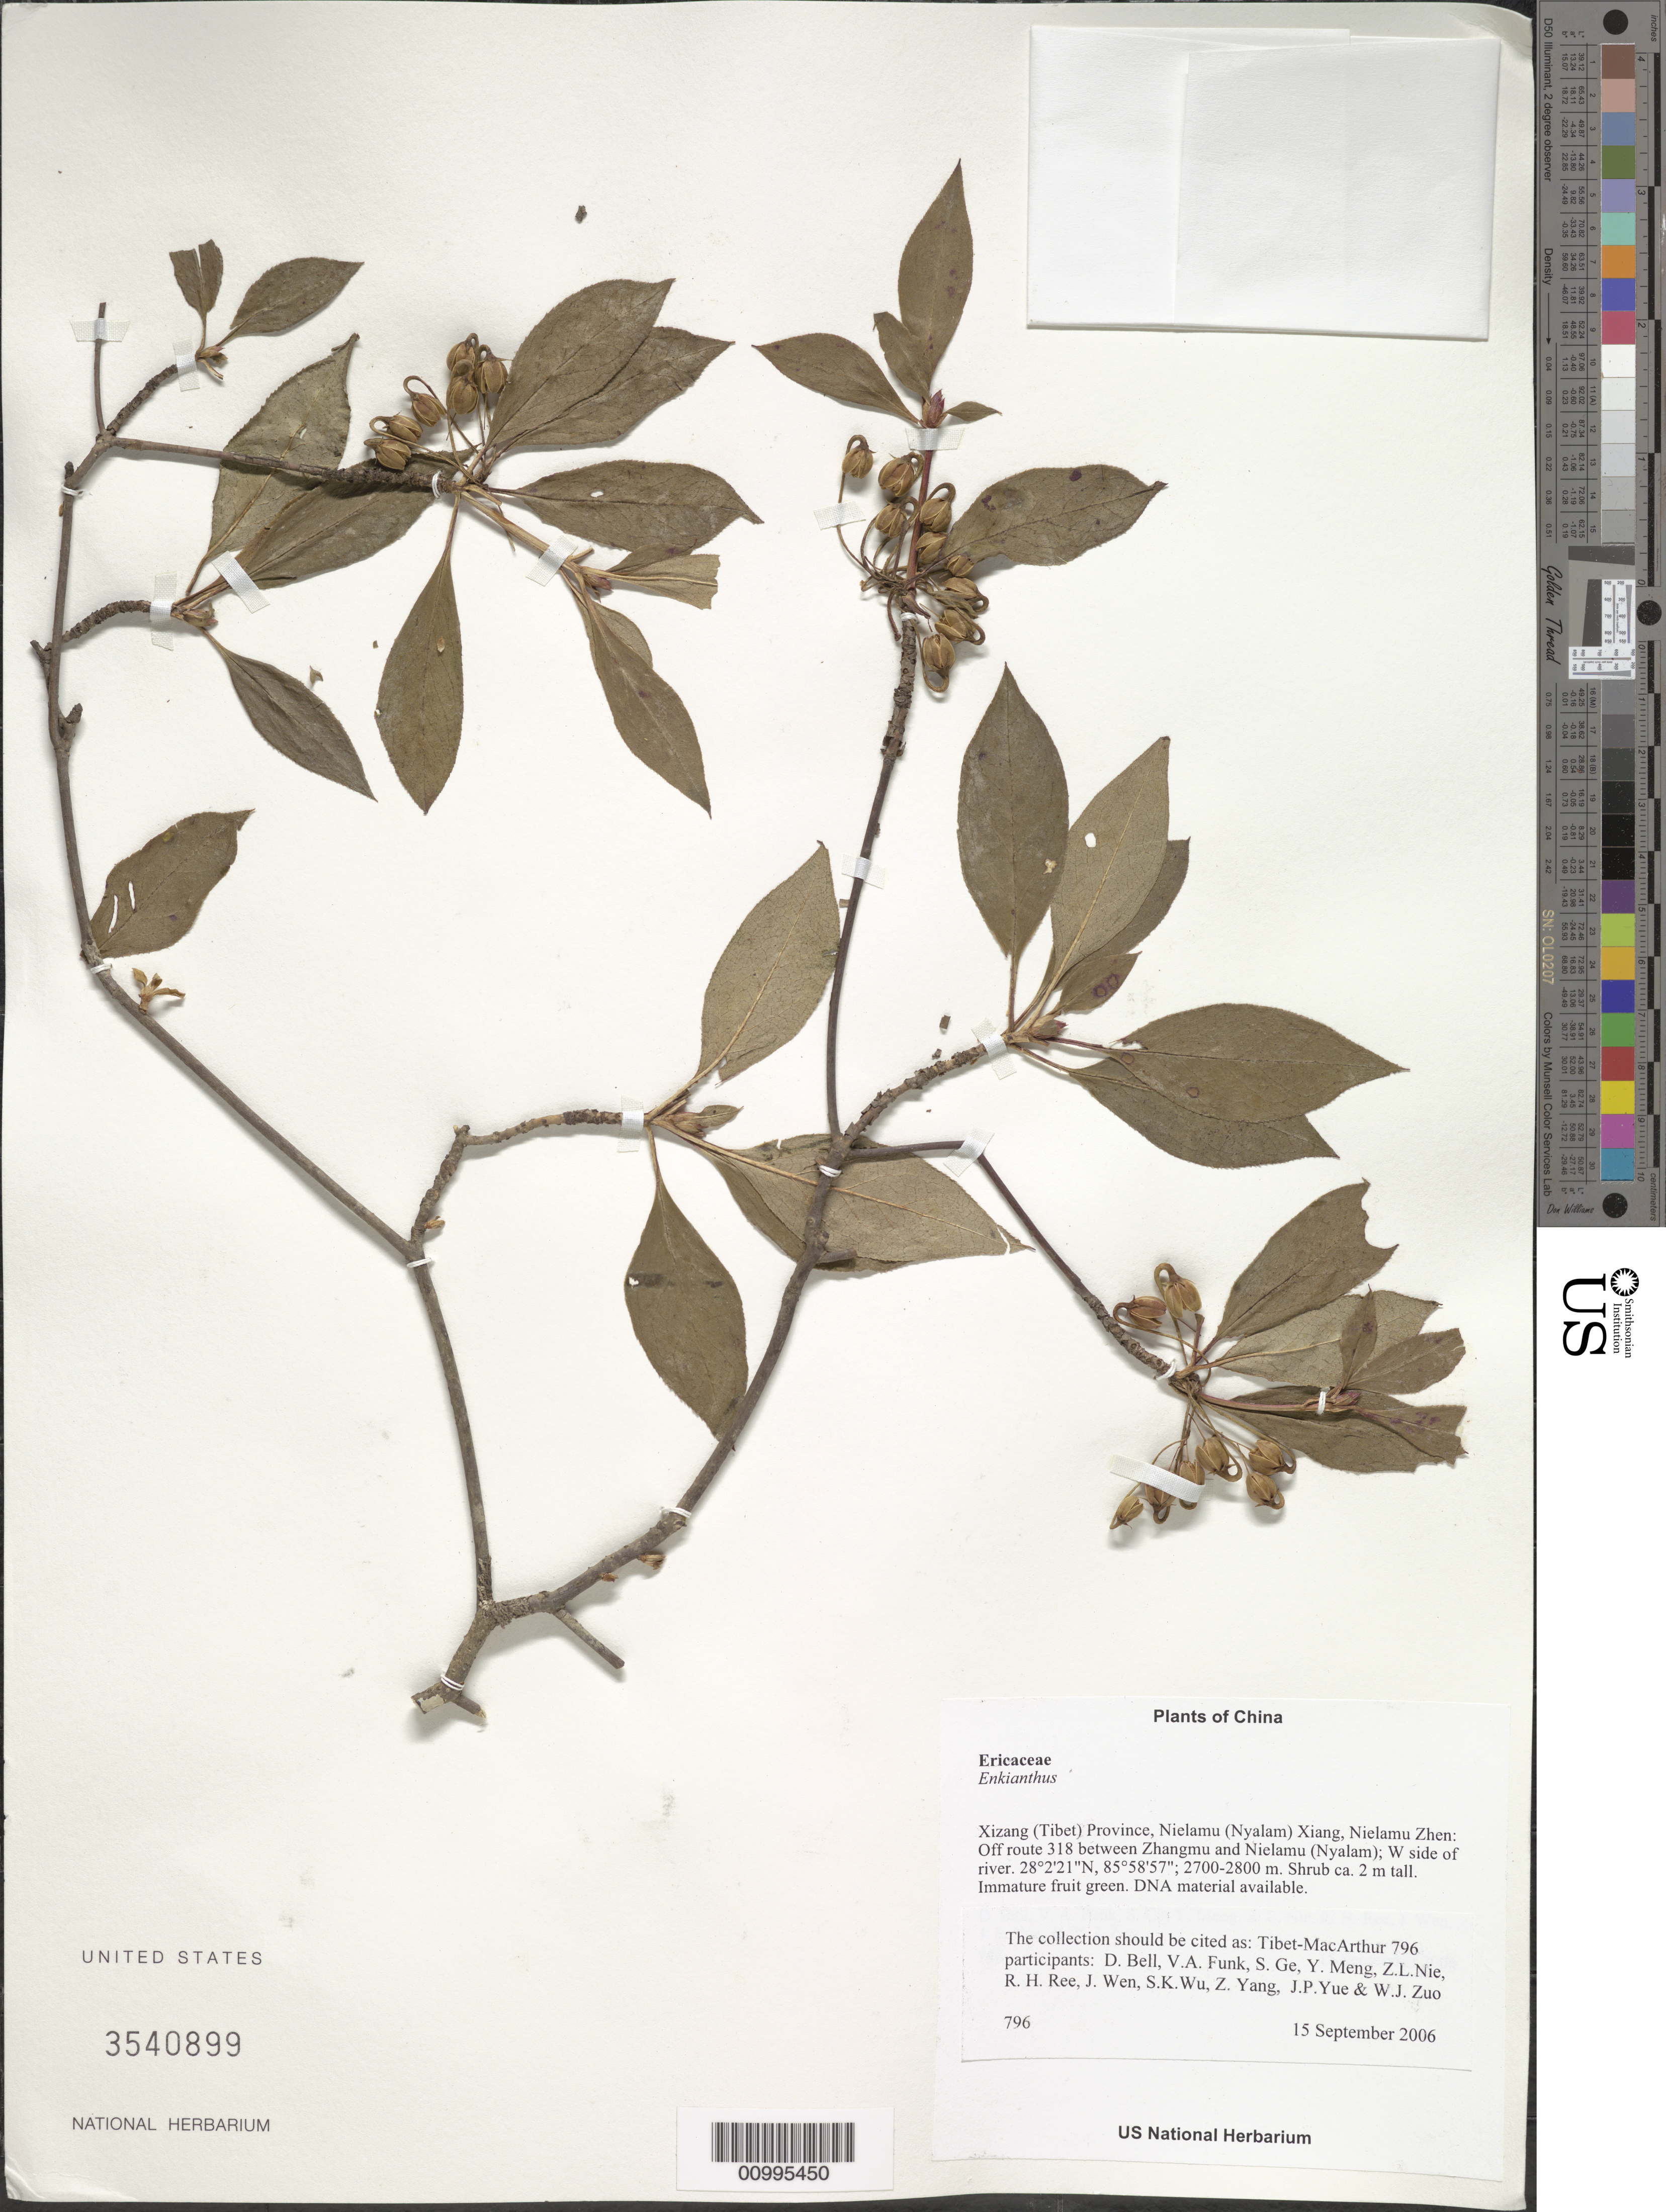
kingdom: Plantae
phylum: Tracheophyta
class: Magnoliopsida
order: Ericales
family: Ericaceae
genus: Enkianthus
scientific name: Enkianthus sp.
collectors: Tibet-MacArthur, D. A. Bell, V. Funk, S. Ge, Y. Meng, Z. Nie, R. Ree, J. Wen, J. Yue & W. Zuo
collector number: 796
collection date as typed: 15 Sep 2006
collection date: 2006-09-15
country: China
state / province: Xizang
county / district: Nielamu (Nyalam) Xian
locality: Nielamu Zhen. Off route 318 between Zhangmu and Nielamu (Nyalam); W side of river.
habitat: Steep slope with scattered broadleaved and coniferous trees (including Abies georgiana) and shrubs; disturbed active logging area.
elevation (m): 2700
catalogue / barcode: US 3540899